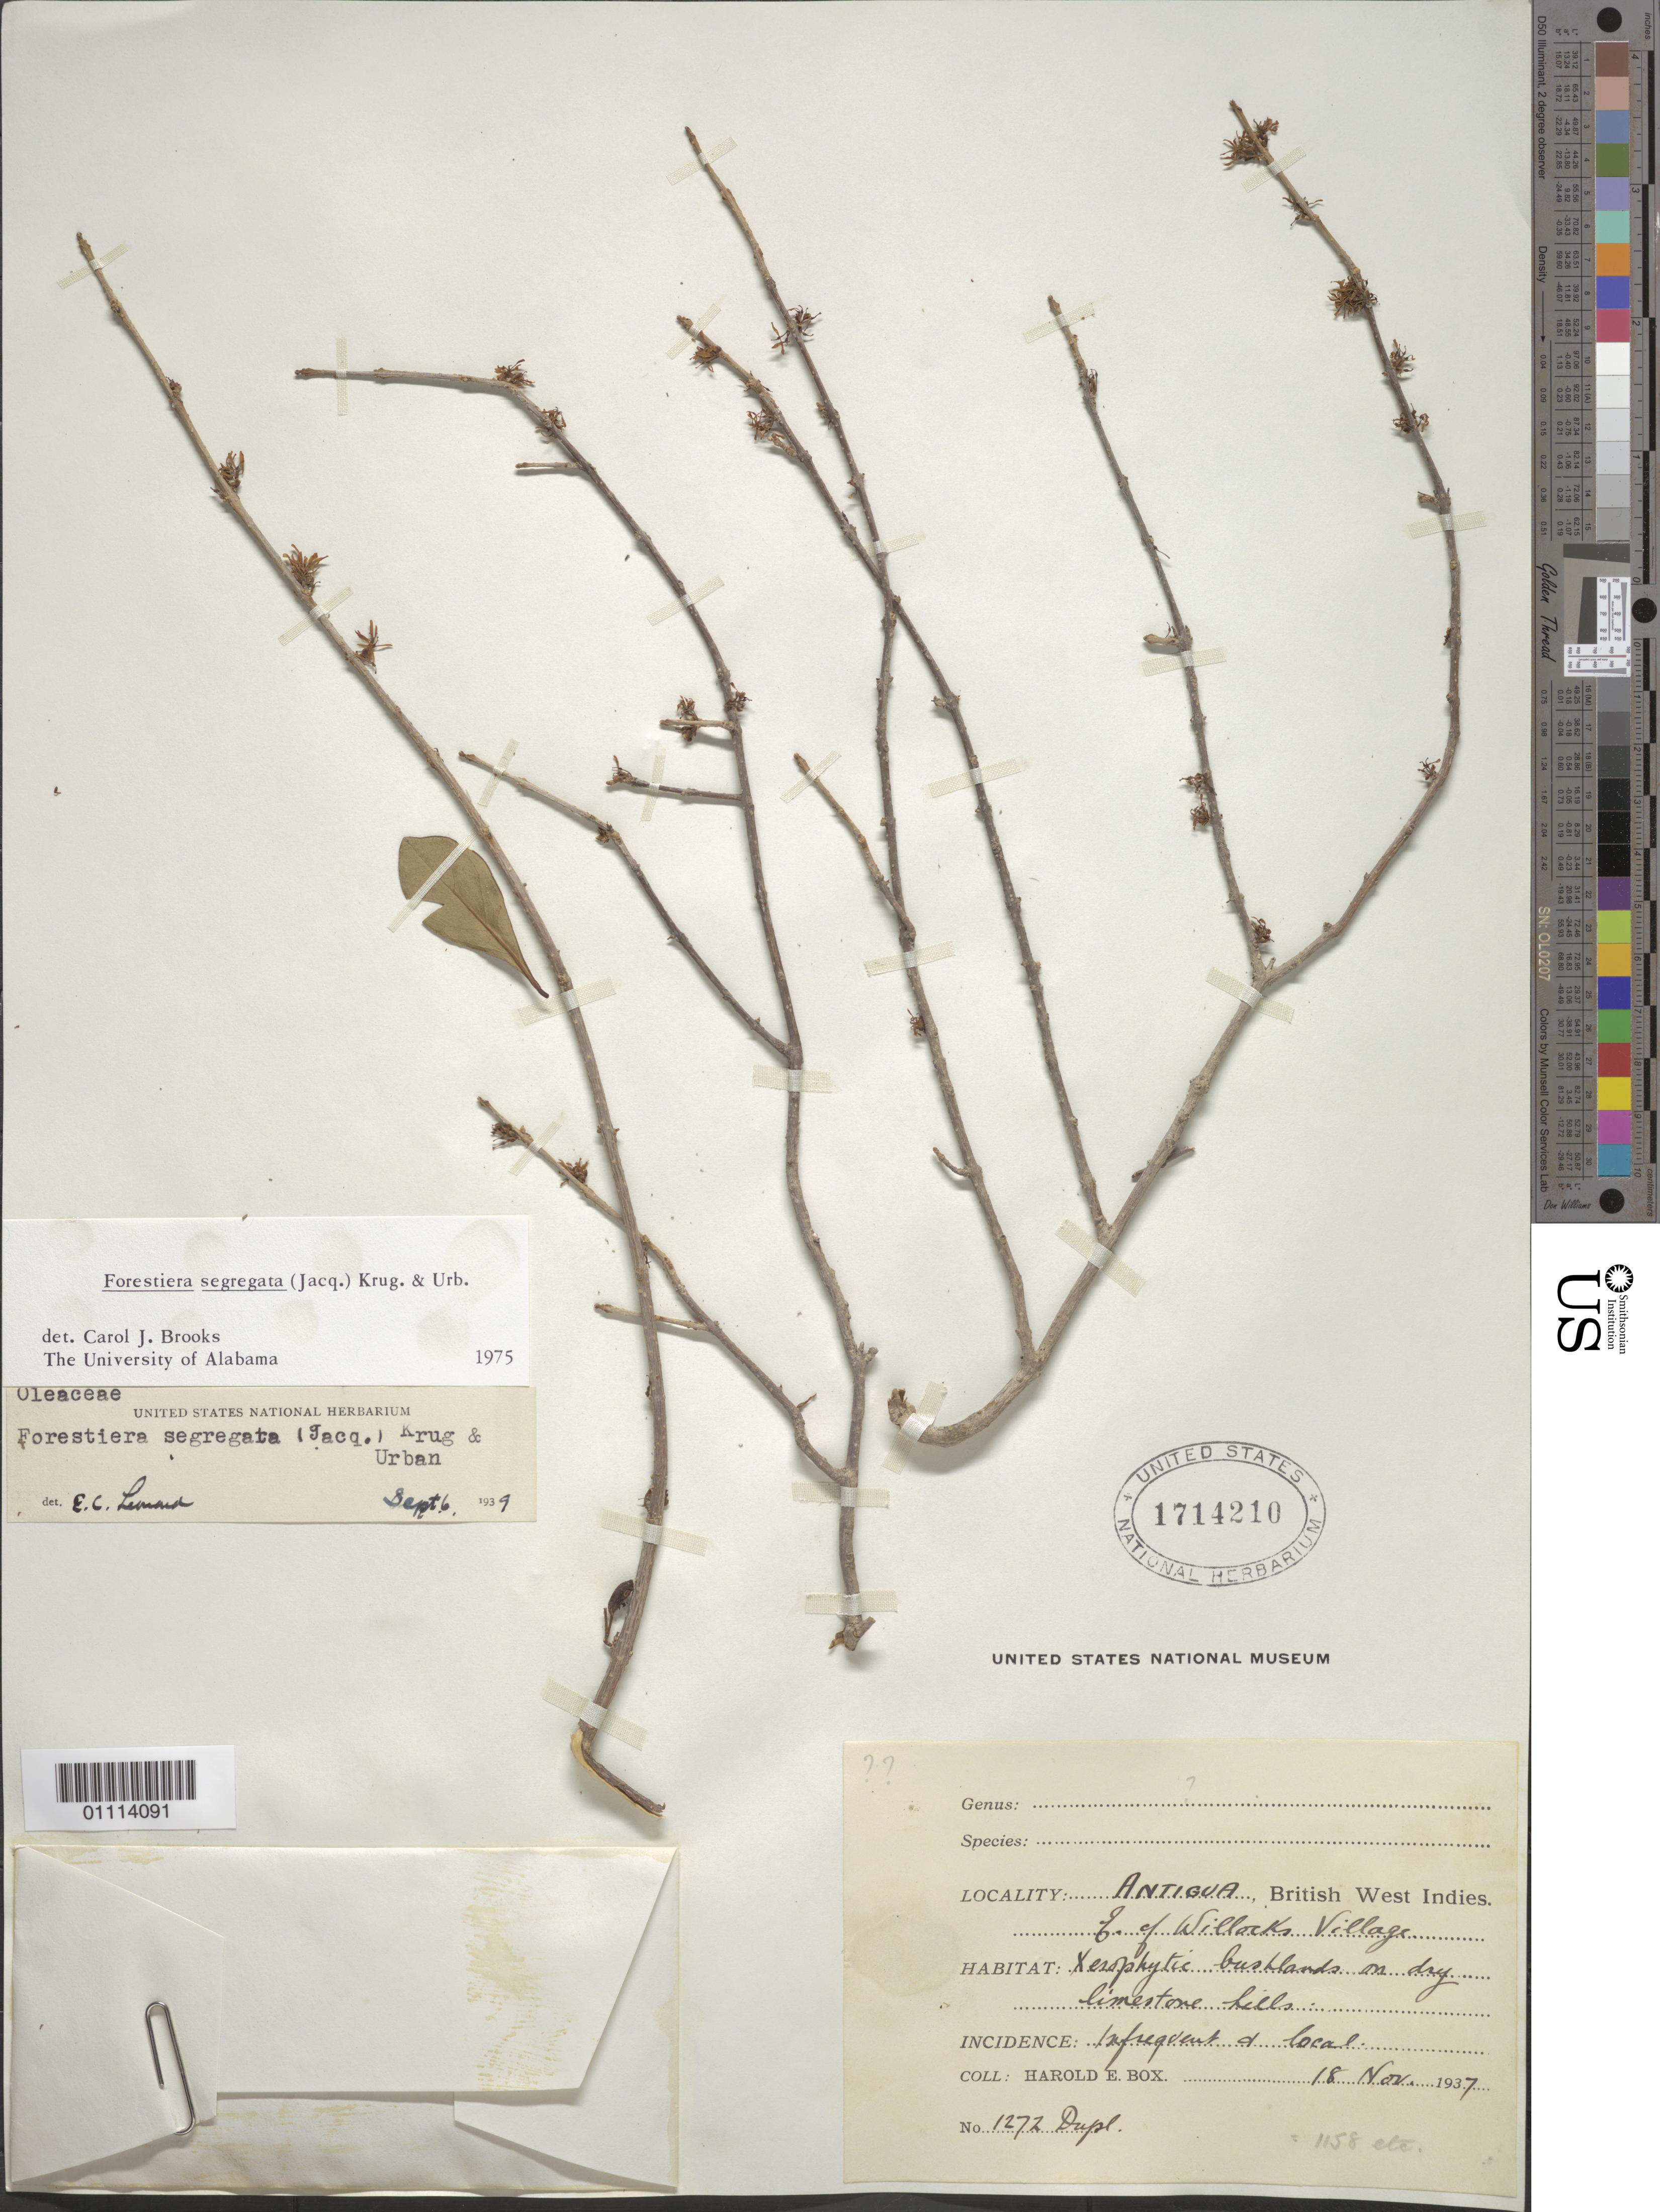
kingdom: Plantae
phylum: Tracheophyta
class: Magnoliopsida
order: Lamiales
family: Oleaceae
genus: Forestiera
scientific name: Forestiera segregata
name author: (Jacq.) Krug & Urb.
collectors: H. E. Box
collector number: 1272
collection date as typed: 18 Nov 1937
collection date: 1937-11-18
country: Antigua and Barbuda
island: Antigua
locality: S of Willorks Village, xerophytic brushlands on dry limestone hills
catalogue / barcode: US 1714210